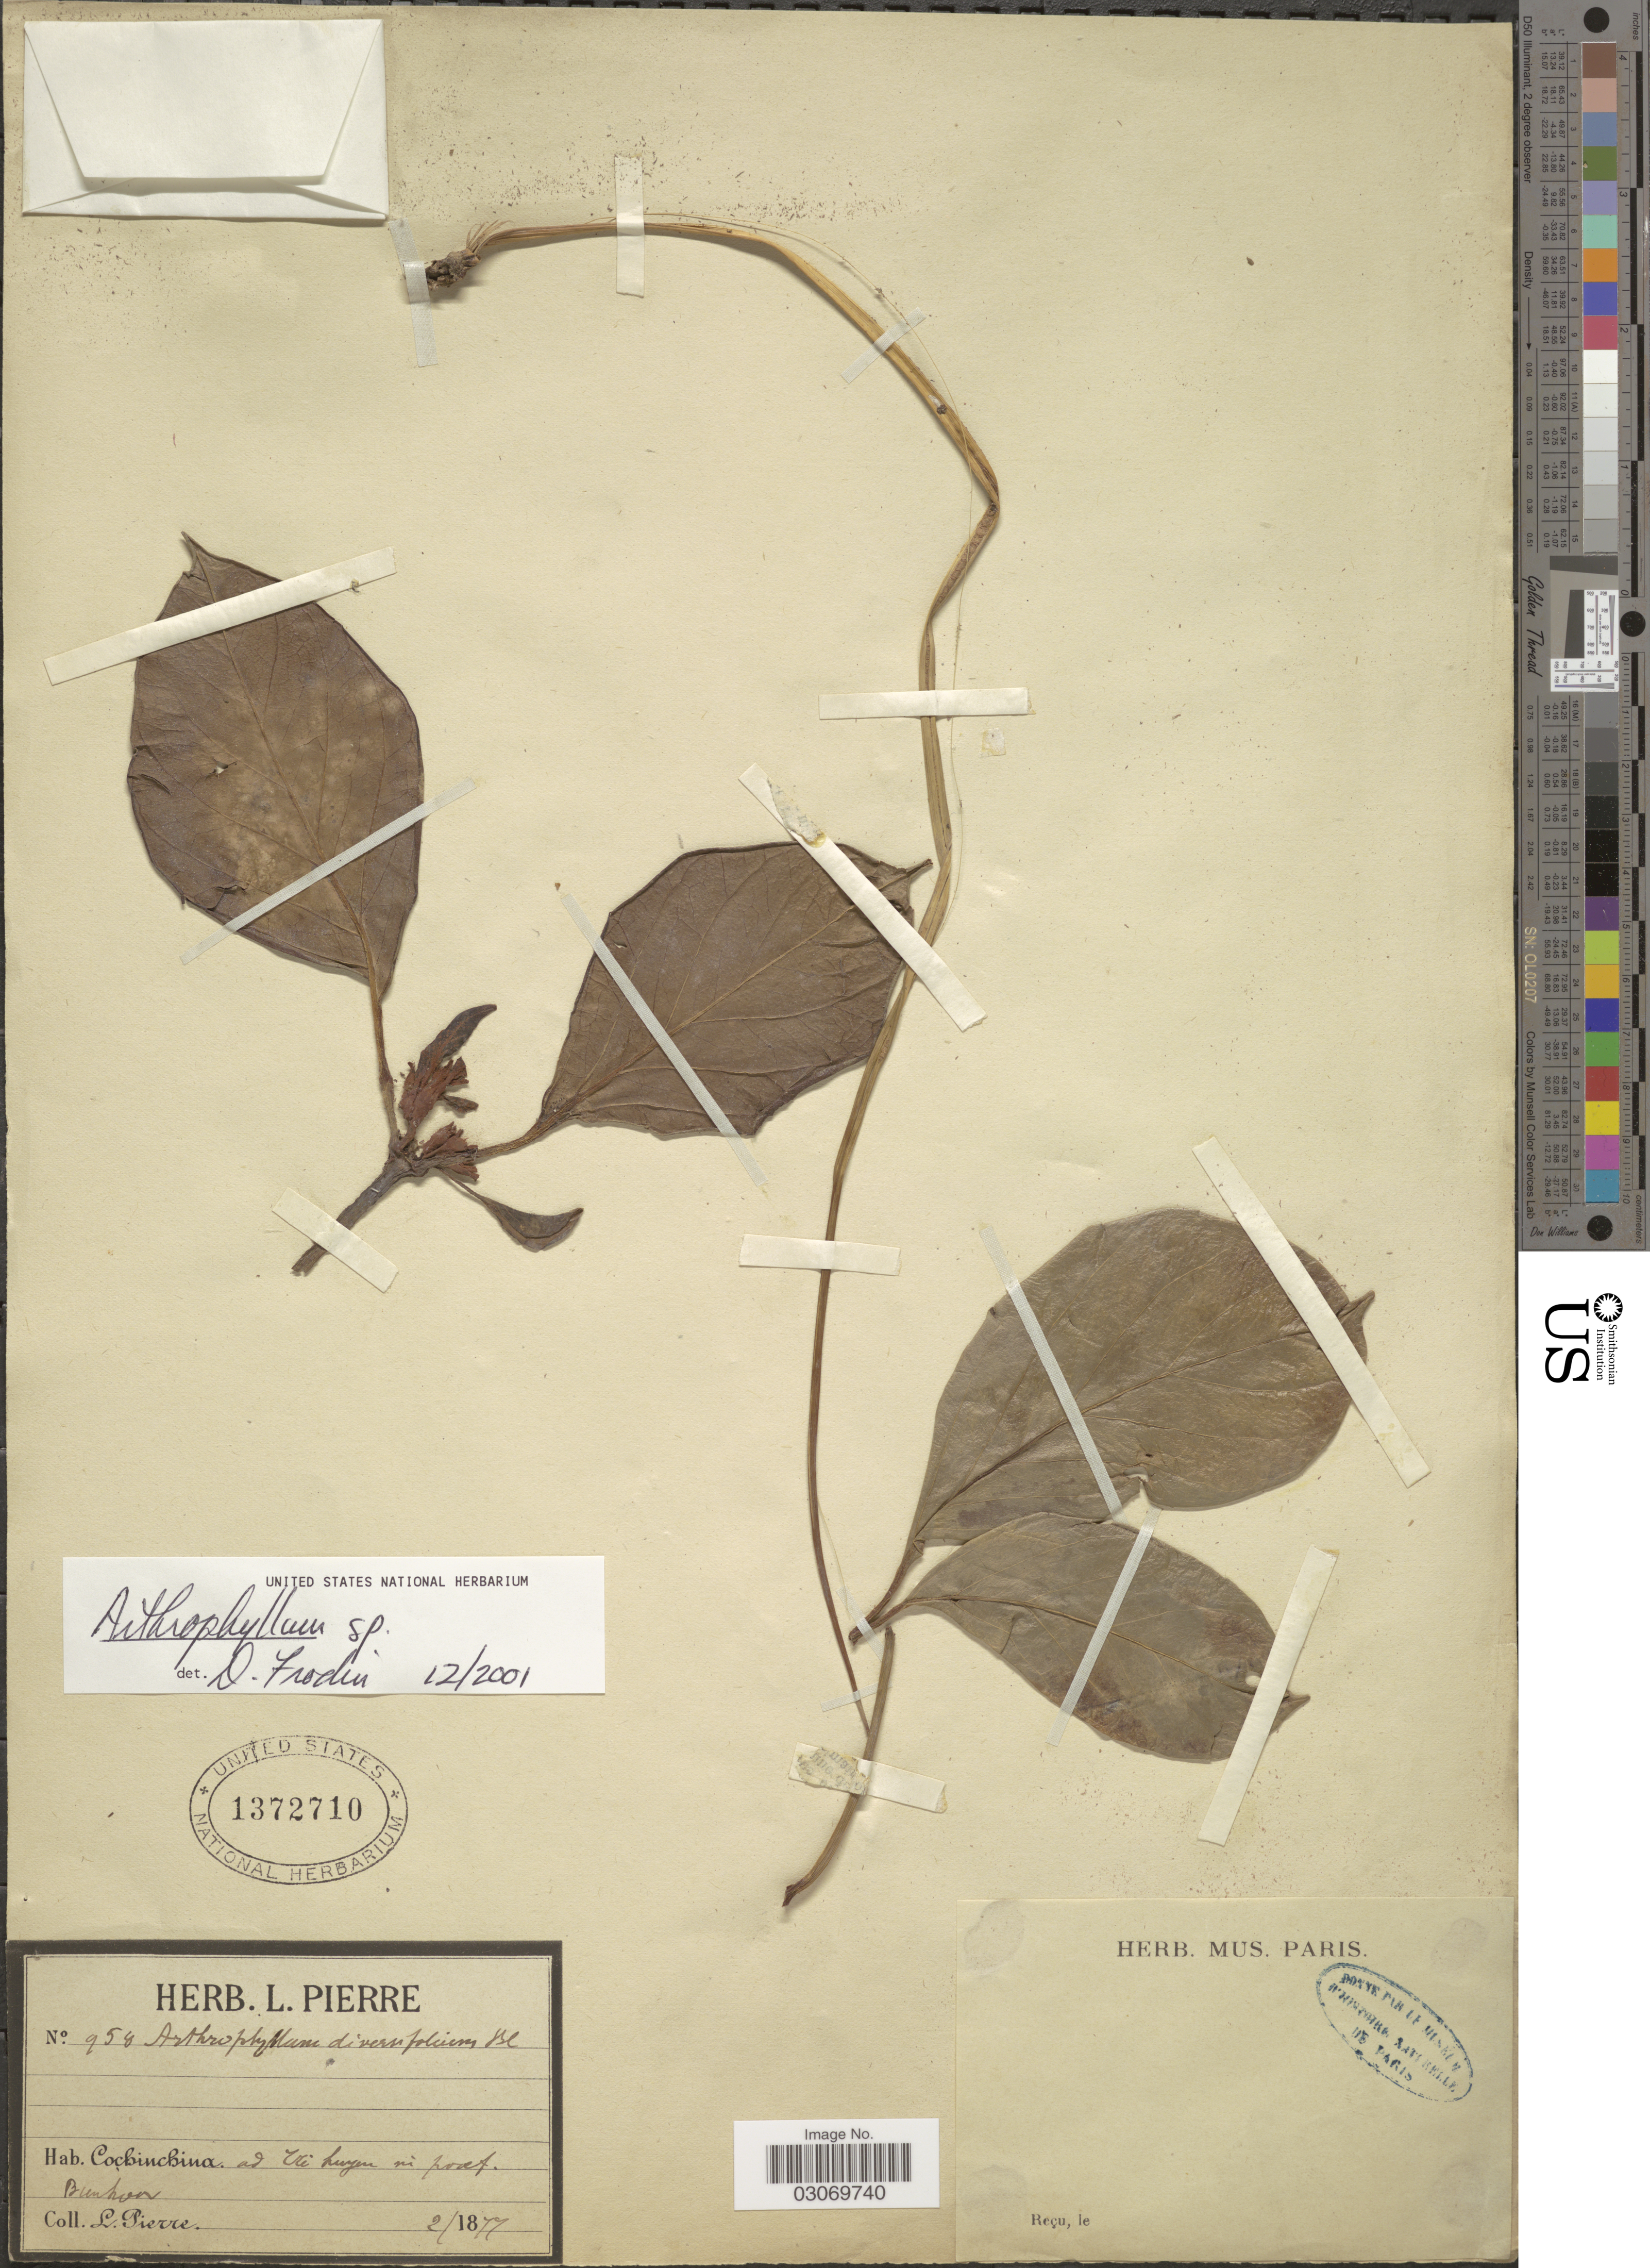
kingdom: Plantae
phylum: Tracheophyta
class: Magnoliopsida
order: Apiales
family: Araliaceae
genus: Arthrophyllum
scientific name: Arthrophyllum sp.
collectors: L. Pierre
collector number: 958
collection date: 1877-02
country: Vietnam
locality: Cochinchina, ad Tri huyen in praef. Bien hoa [at Tri Huyen in Bien Hoa prefecture]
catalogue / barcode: US 1372710